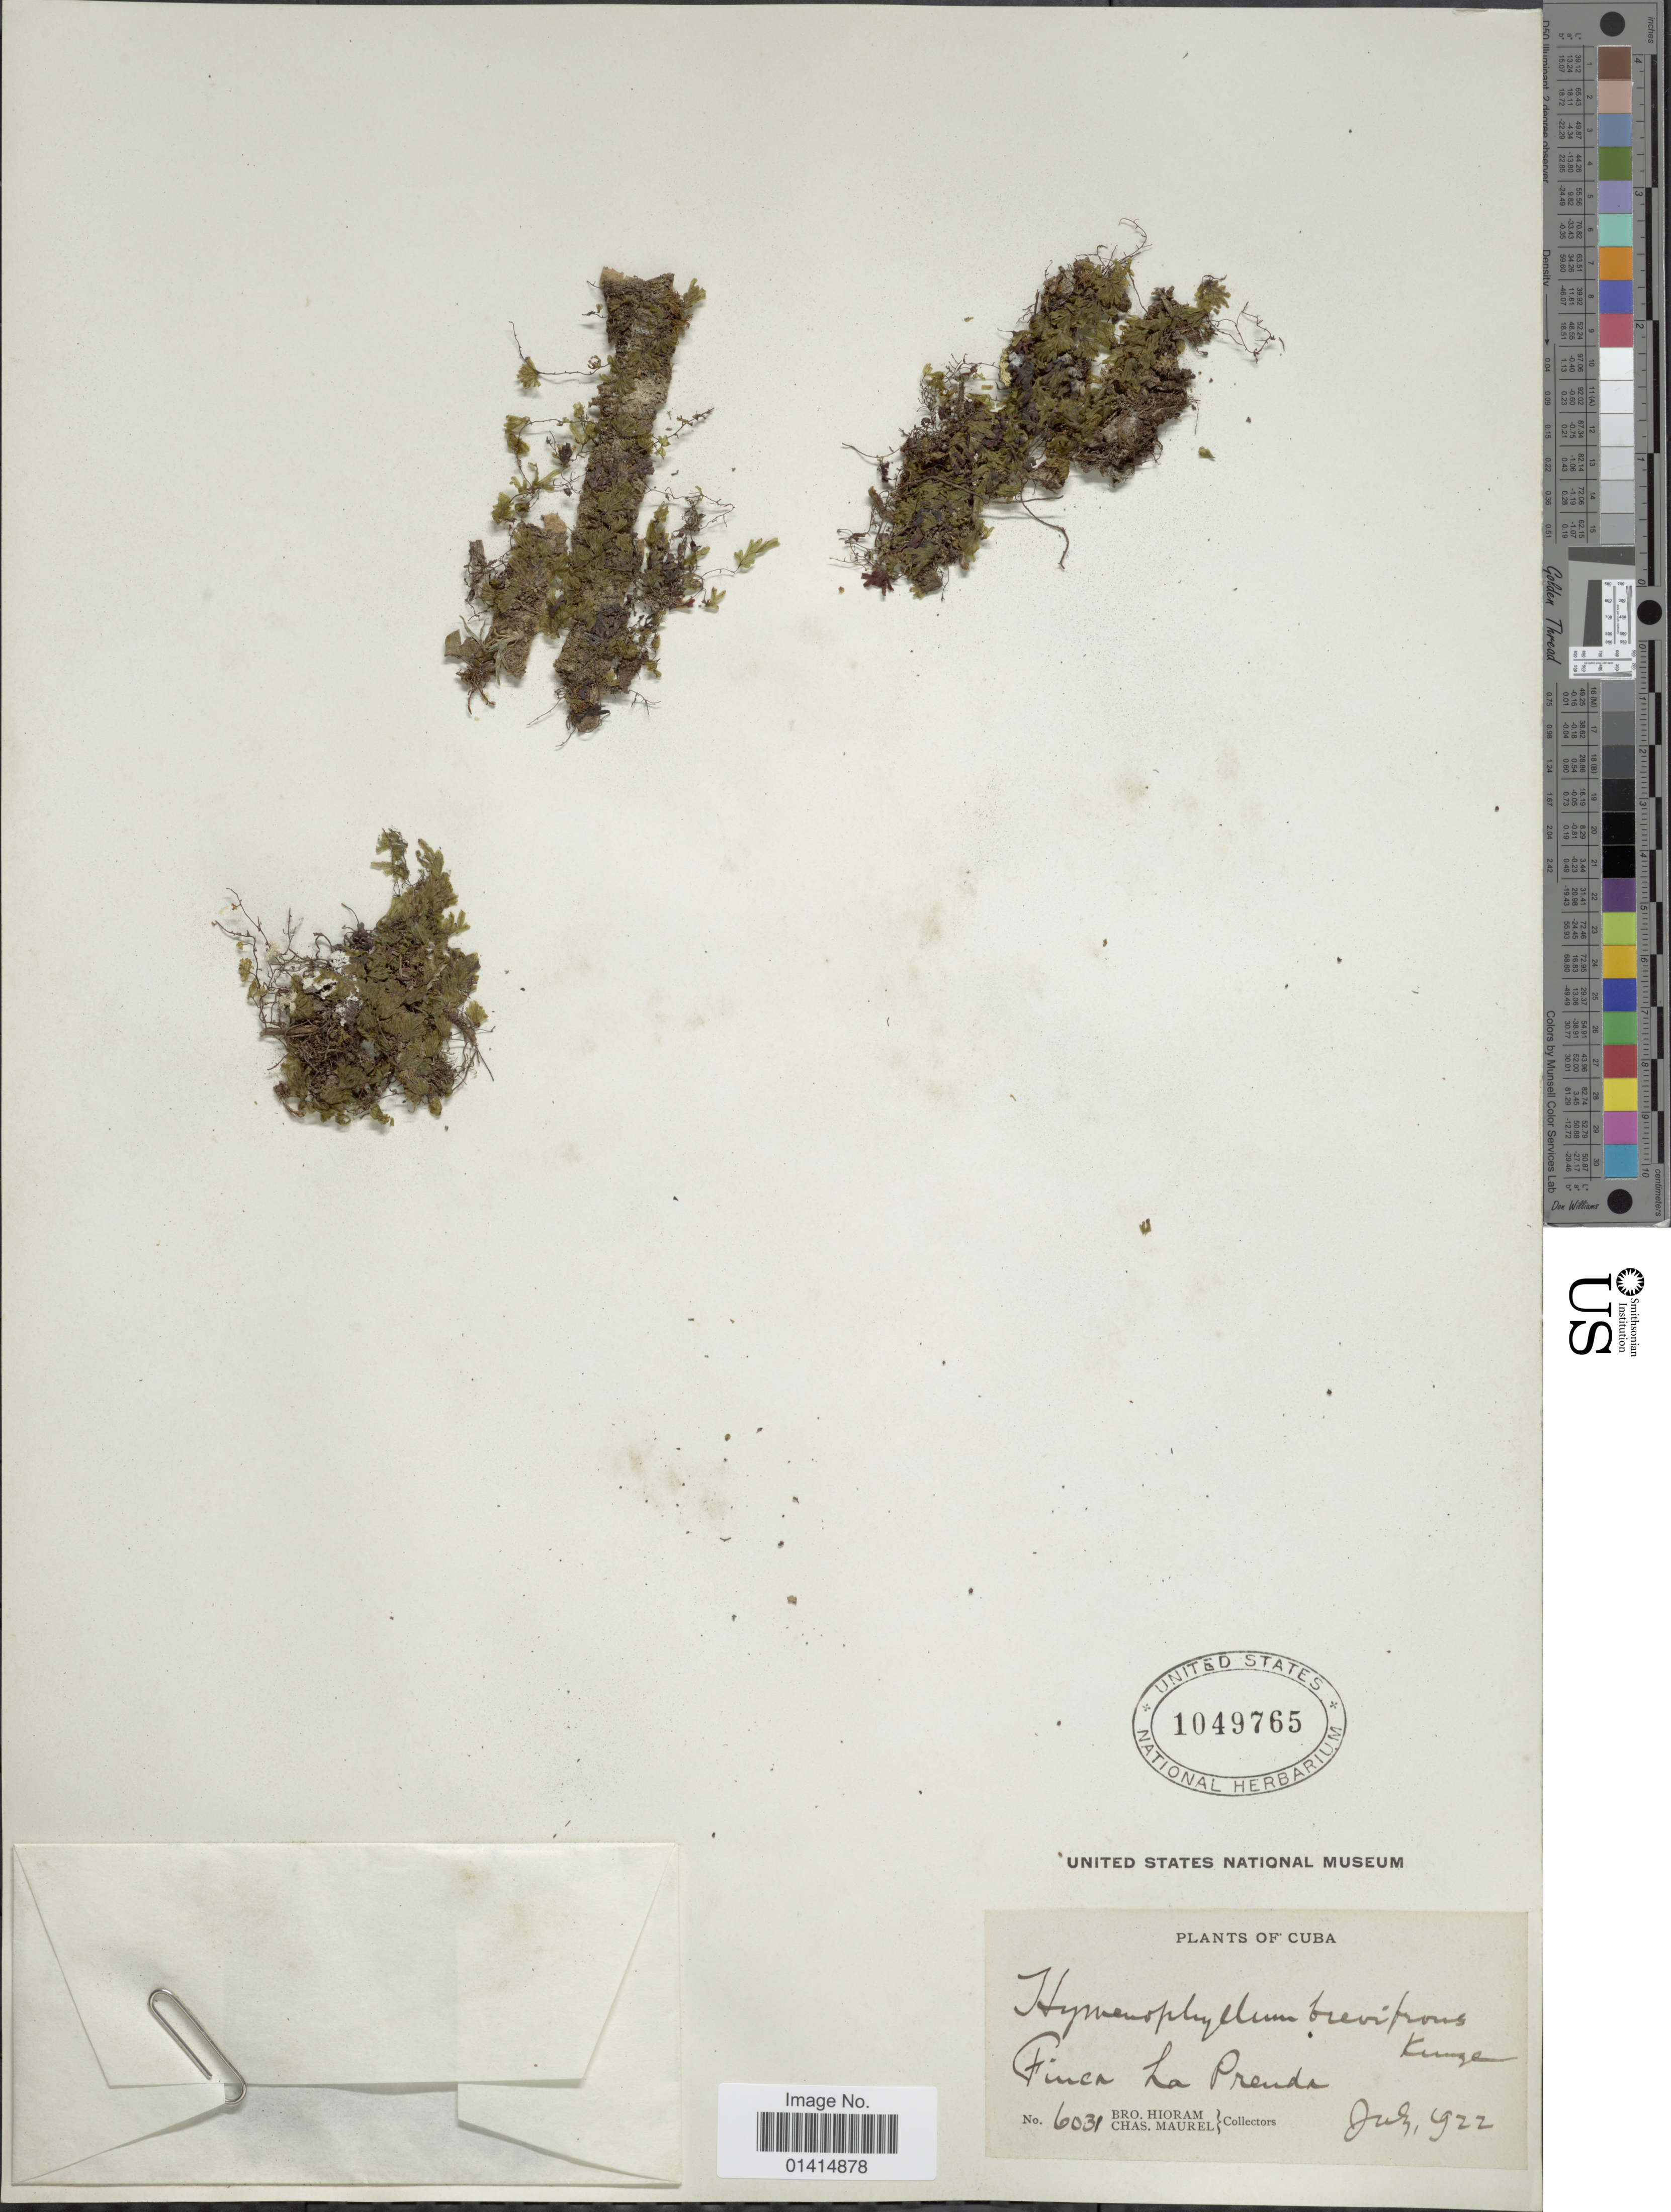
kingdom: Plantae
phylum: Tracheophyta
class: Polypodiopsida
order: Hymenophyllales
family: Hymenophyllaceae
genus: Hymenophyllum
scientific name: Hymenophyllum brevifrons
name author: Kunze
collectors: Bro. Hioram & C. Maurel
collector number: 6031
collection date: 1922-07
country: Cuba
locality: Finca La Prenda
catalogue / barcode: US 1049765